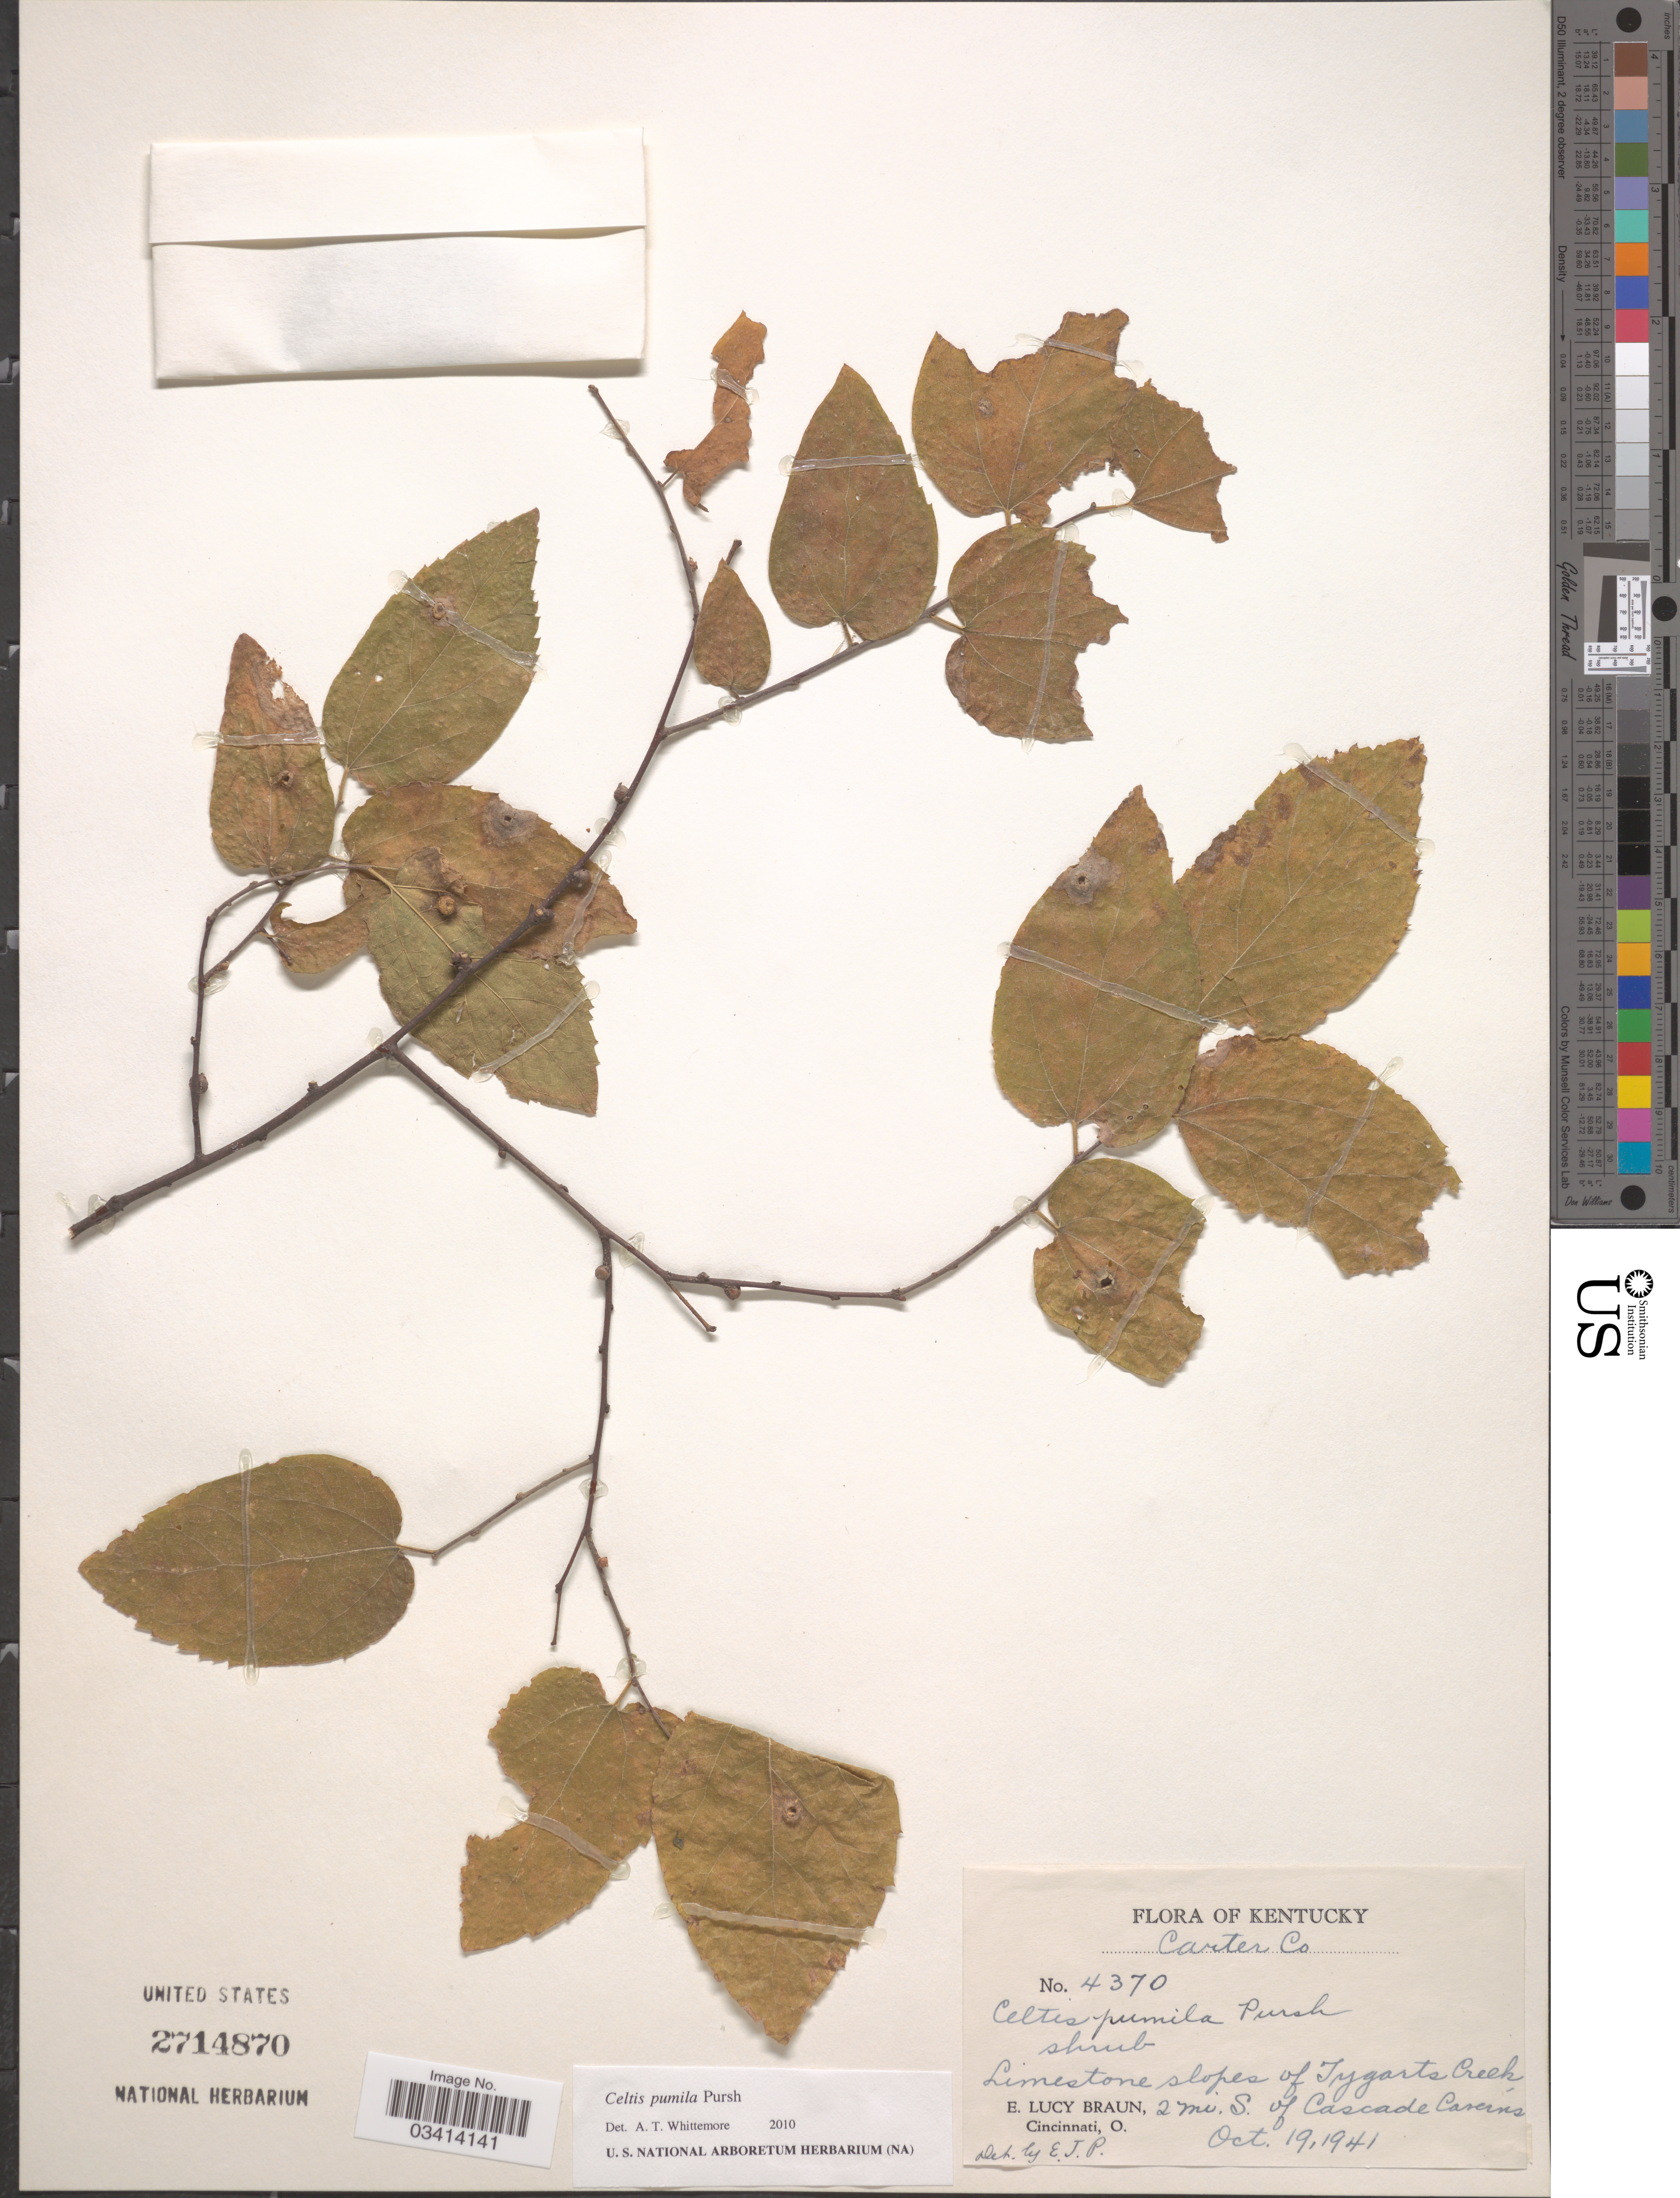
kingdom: Plantae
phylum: Tracheophyta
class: Magnoliopsida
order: Rosales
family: Cannabaceae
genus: Celtis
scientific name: Celtis pumila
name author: Pursh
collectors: E. L. Braun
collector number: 4370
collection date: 1941-10-19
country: United States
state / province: Kentucky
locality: Carter Co. Limestone slopes of Tygarts Creek, 2 mi. S. of Cascade Caverns.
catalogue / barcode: US 2714870